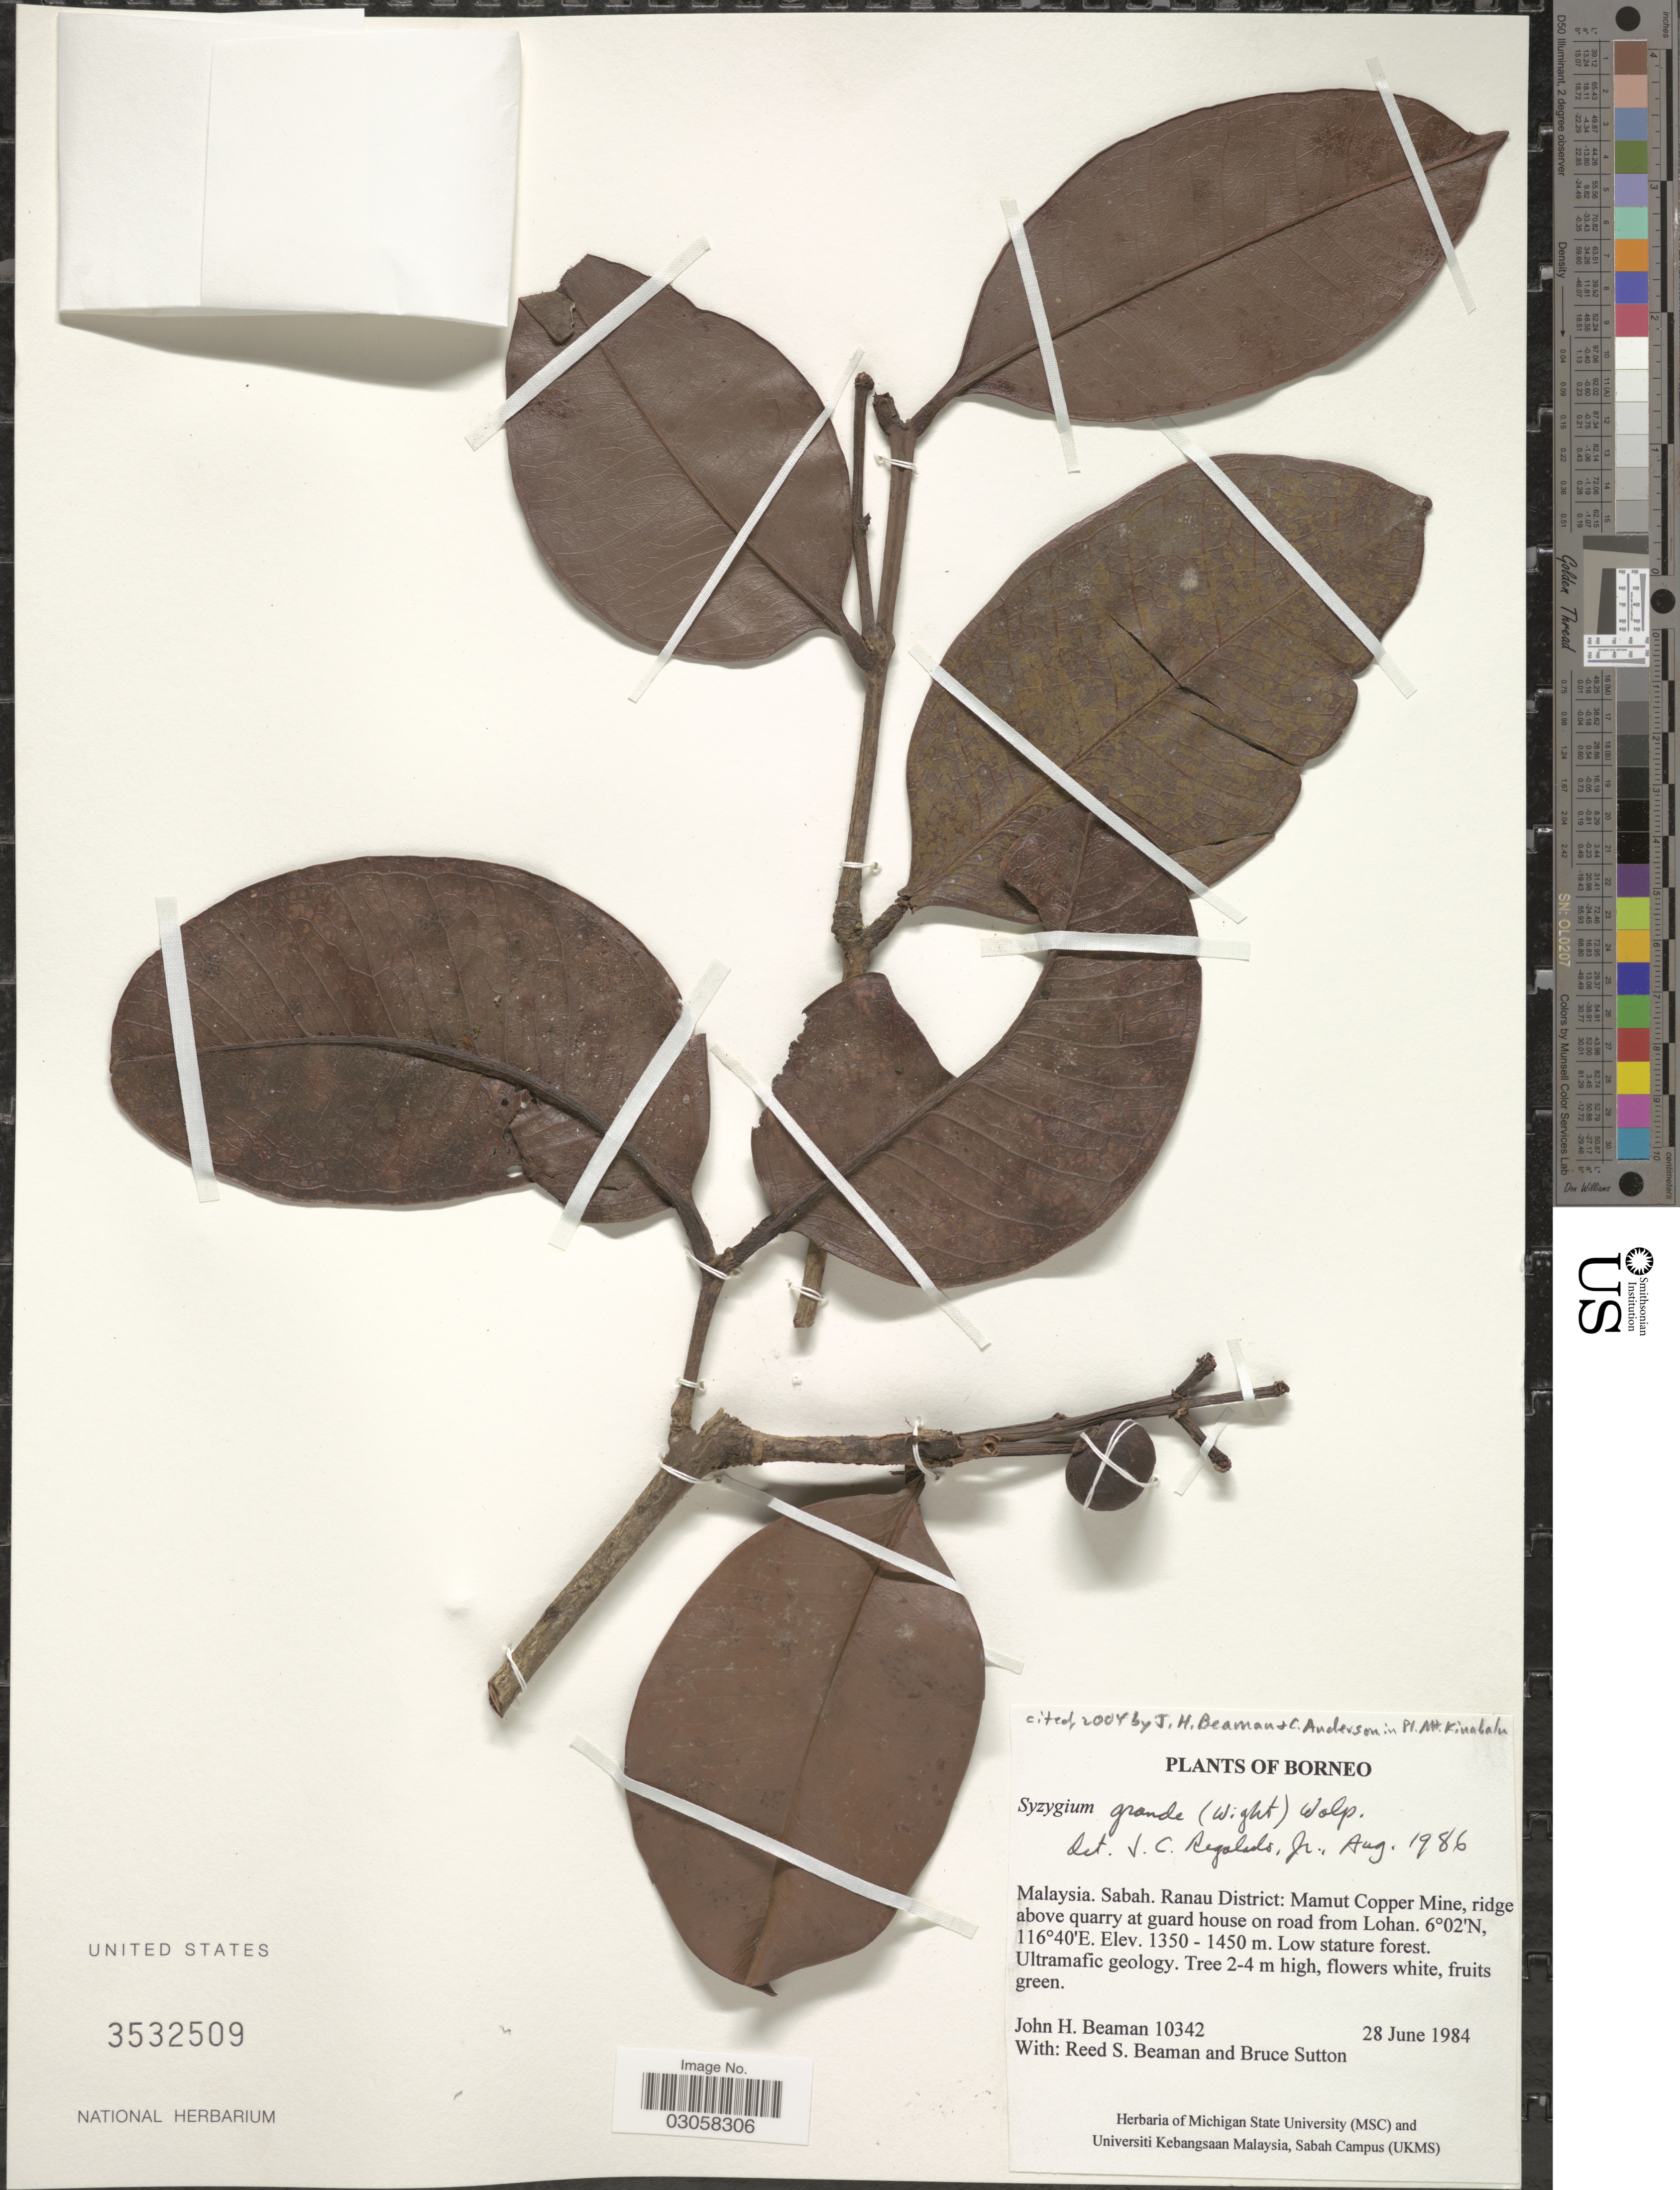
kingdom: Plantae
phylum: Tracheophyta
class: Magnoliopsida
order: Myrtales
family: Myrtaceae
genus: Syzygium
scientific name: Syzygium grande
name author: (Wight) Walp.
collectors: J. H. Beaman, R. S. Beaman & B. Sutton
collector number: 10342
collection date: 1984-06-28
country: Malaysia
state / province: Sabah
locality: Borneo. Malaysia. Sabah. Ranau District: Mamut Copper Mine, ridge above quarry at guard house on road from Lohan.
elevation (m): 1350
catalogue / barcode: US 3532509